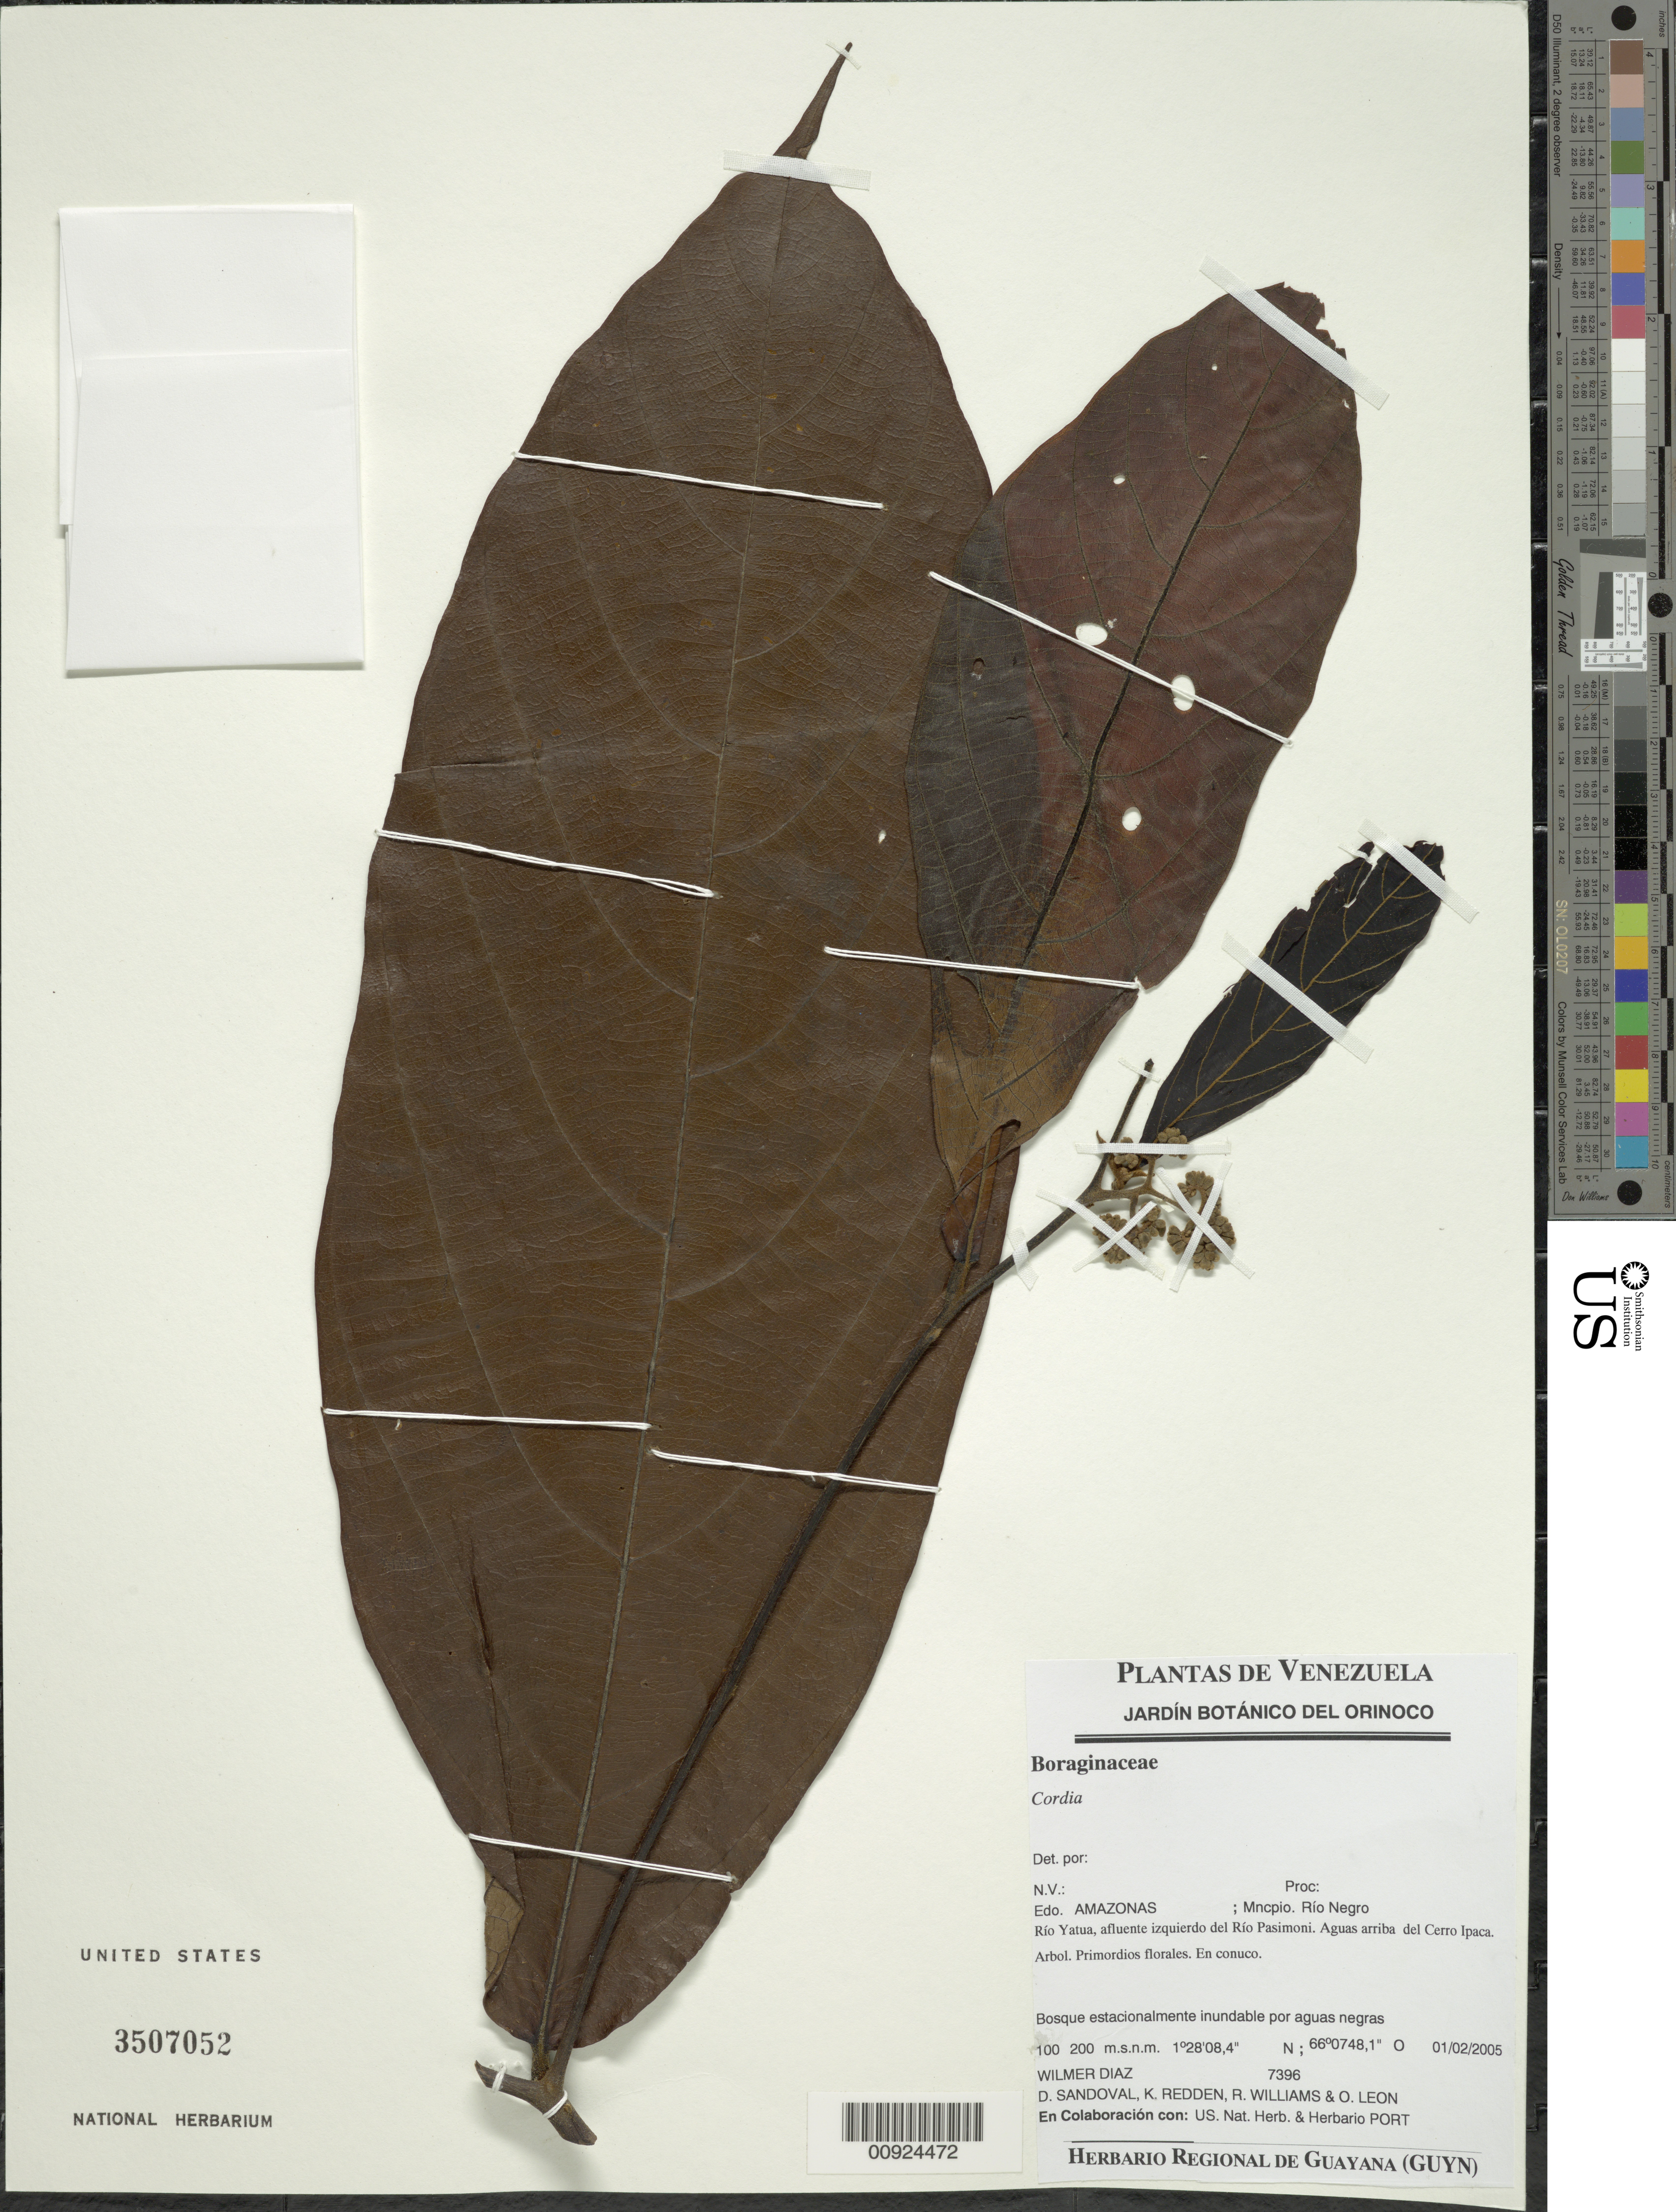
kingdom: Plantae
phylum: Tracheophyta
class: Magnoliopsida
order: Boraginales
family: Cordiaceae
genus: Cordia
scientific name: Cordia sp.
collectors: W. Díaz P., D. Sandoval, K. M. Redden, R. Williams & O. León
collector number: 7396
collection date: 2005-02-01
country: Venezuela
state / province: Amazonas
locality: Mncpio Río Negro, Río Yatua, afluente izquierdo del Río Pasimoni. Aguas arriba del Cerro Ipaca.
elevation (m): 100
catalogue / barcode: US 3507052